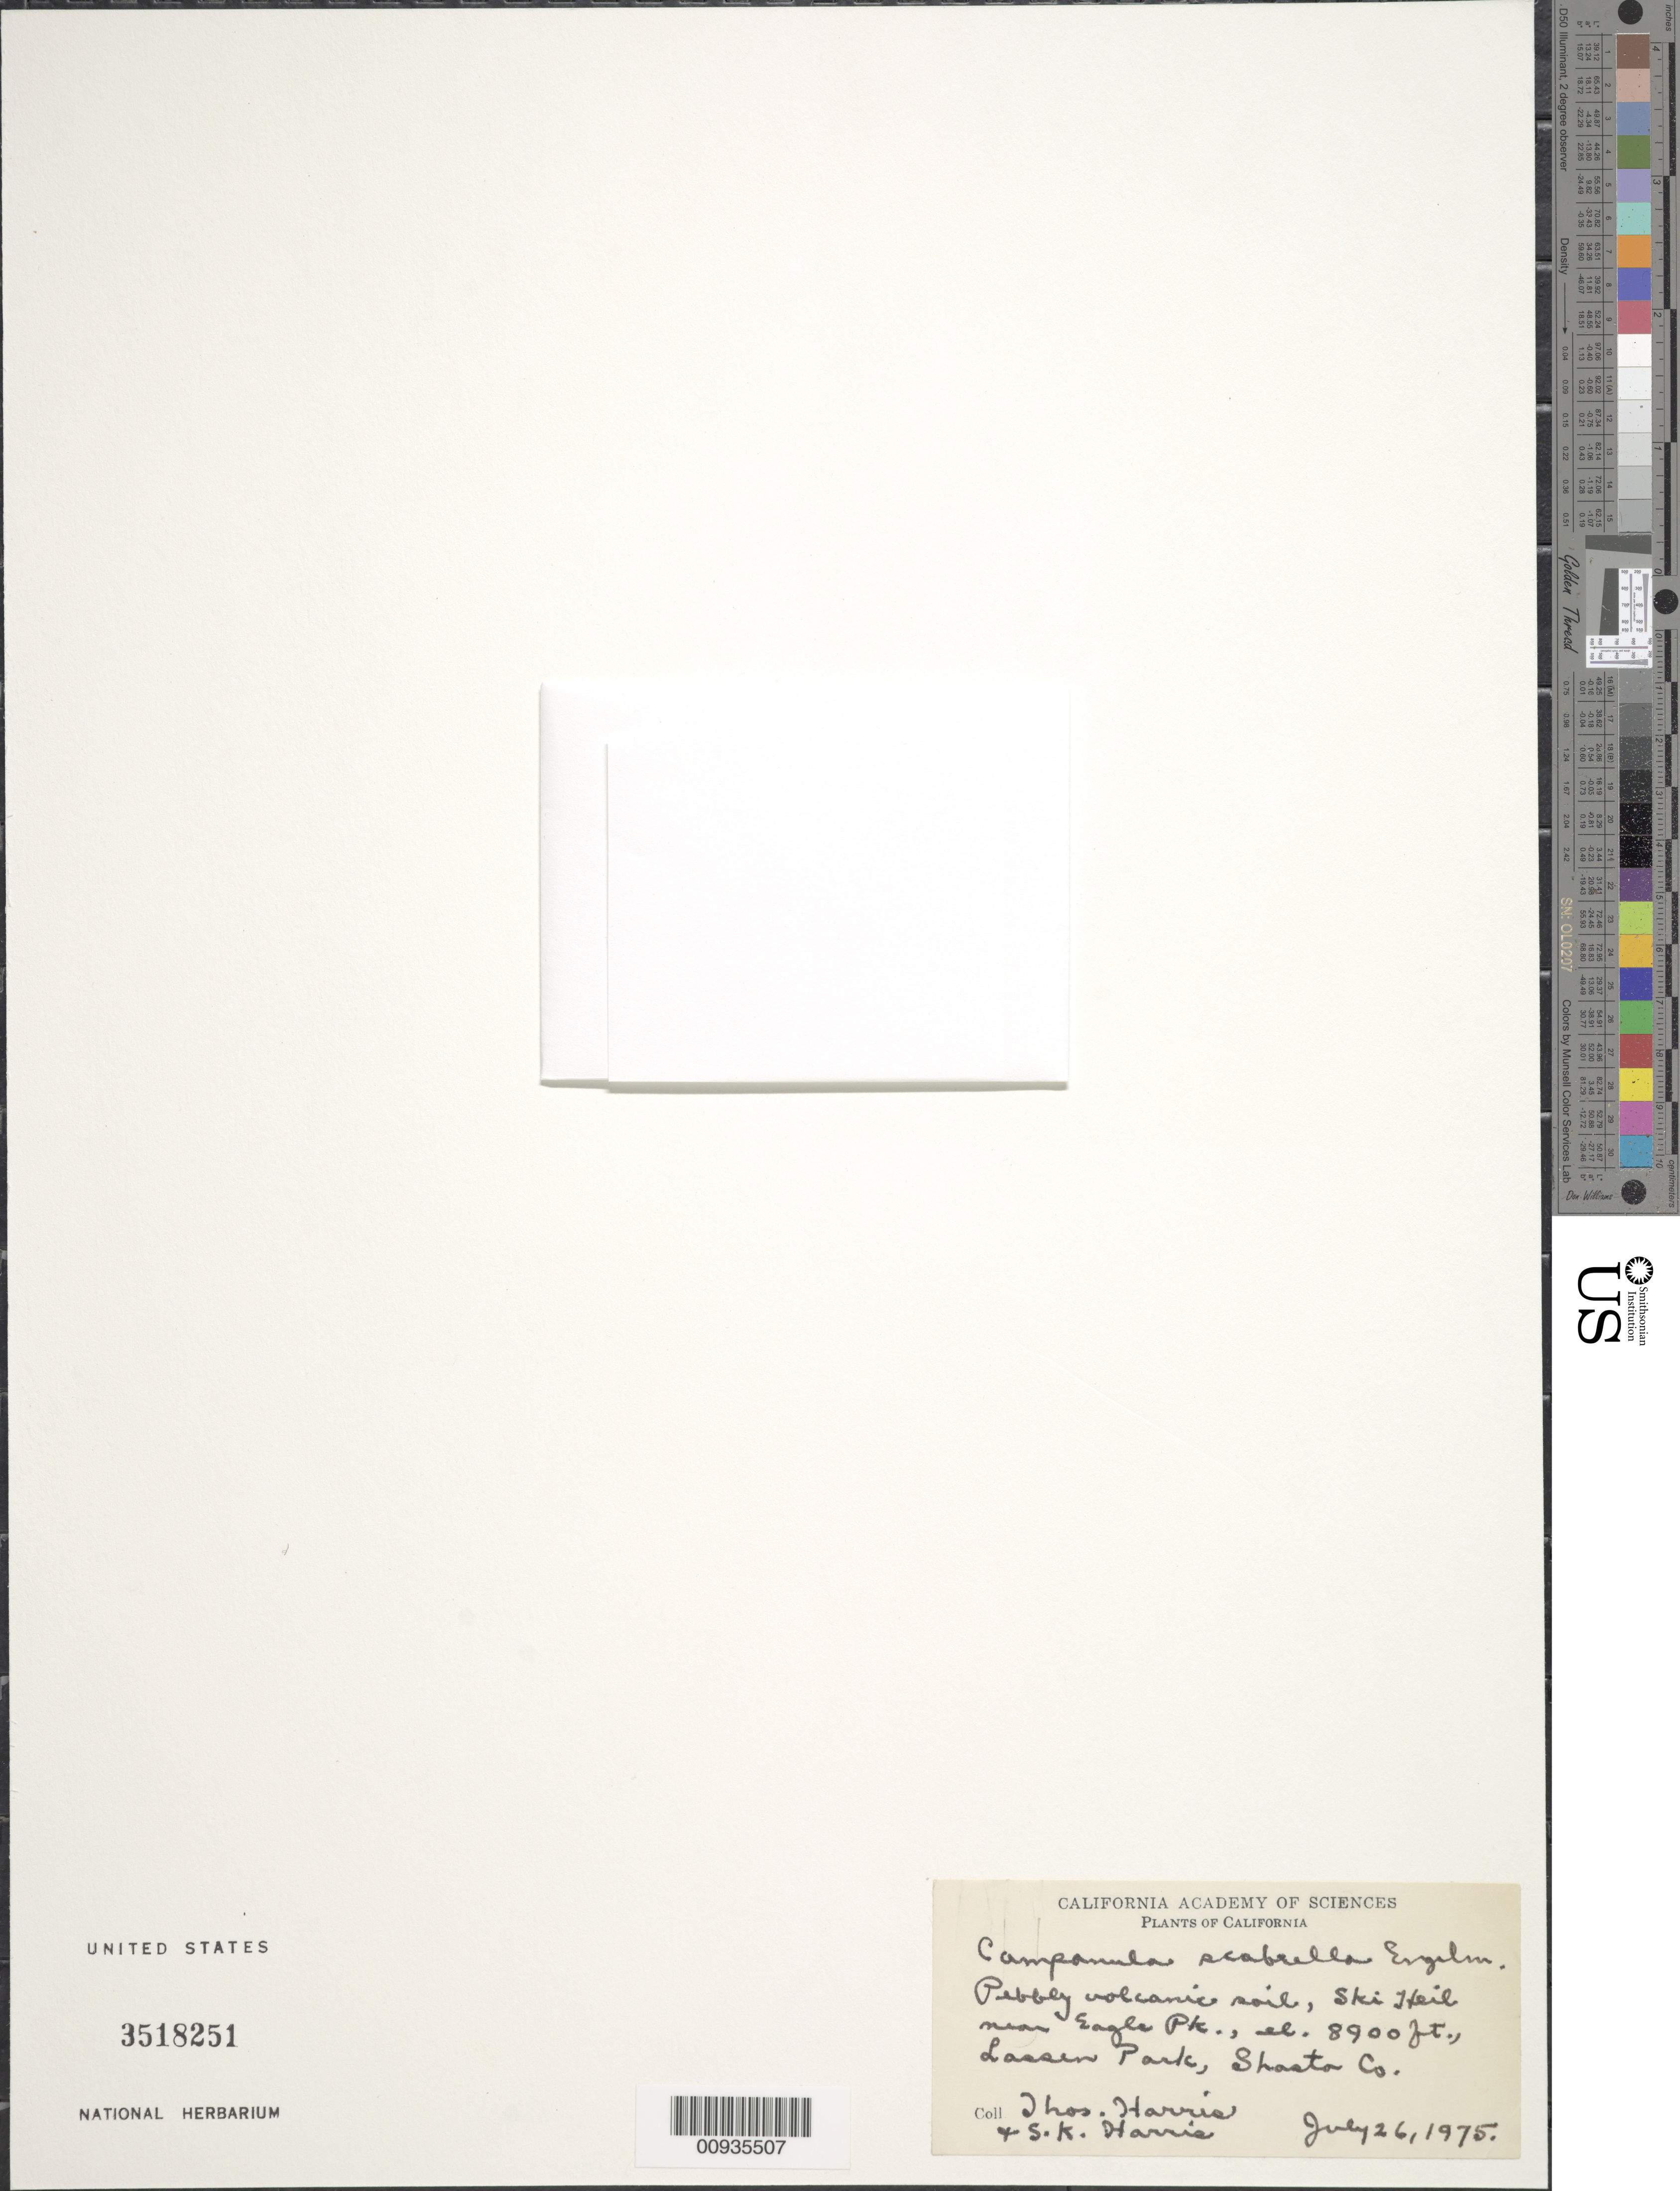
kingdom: Plantae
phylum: Tracheophyta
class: Magnoliopsida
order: Asterales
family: Campanulaceae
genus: Campanula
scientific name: Campanula scabrella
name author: Engelm.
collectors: T. Harris & S. K. Harris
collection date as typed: July 26, 1975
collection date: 1975-07-26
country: United States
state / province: California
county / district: Shasta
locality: Ski Heil near Eagle Pk., Lassen Park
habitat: pebbly volcanic soil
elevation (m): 2713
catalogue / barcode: US 3518251